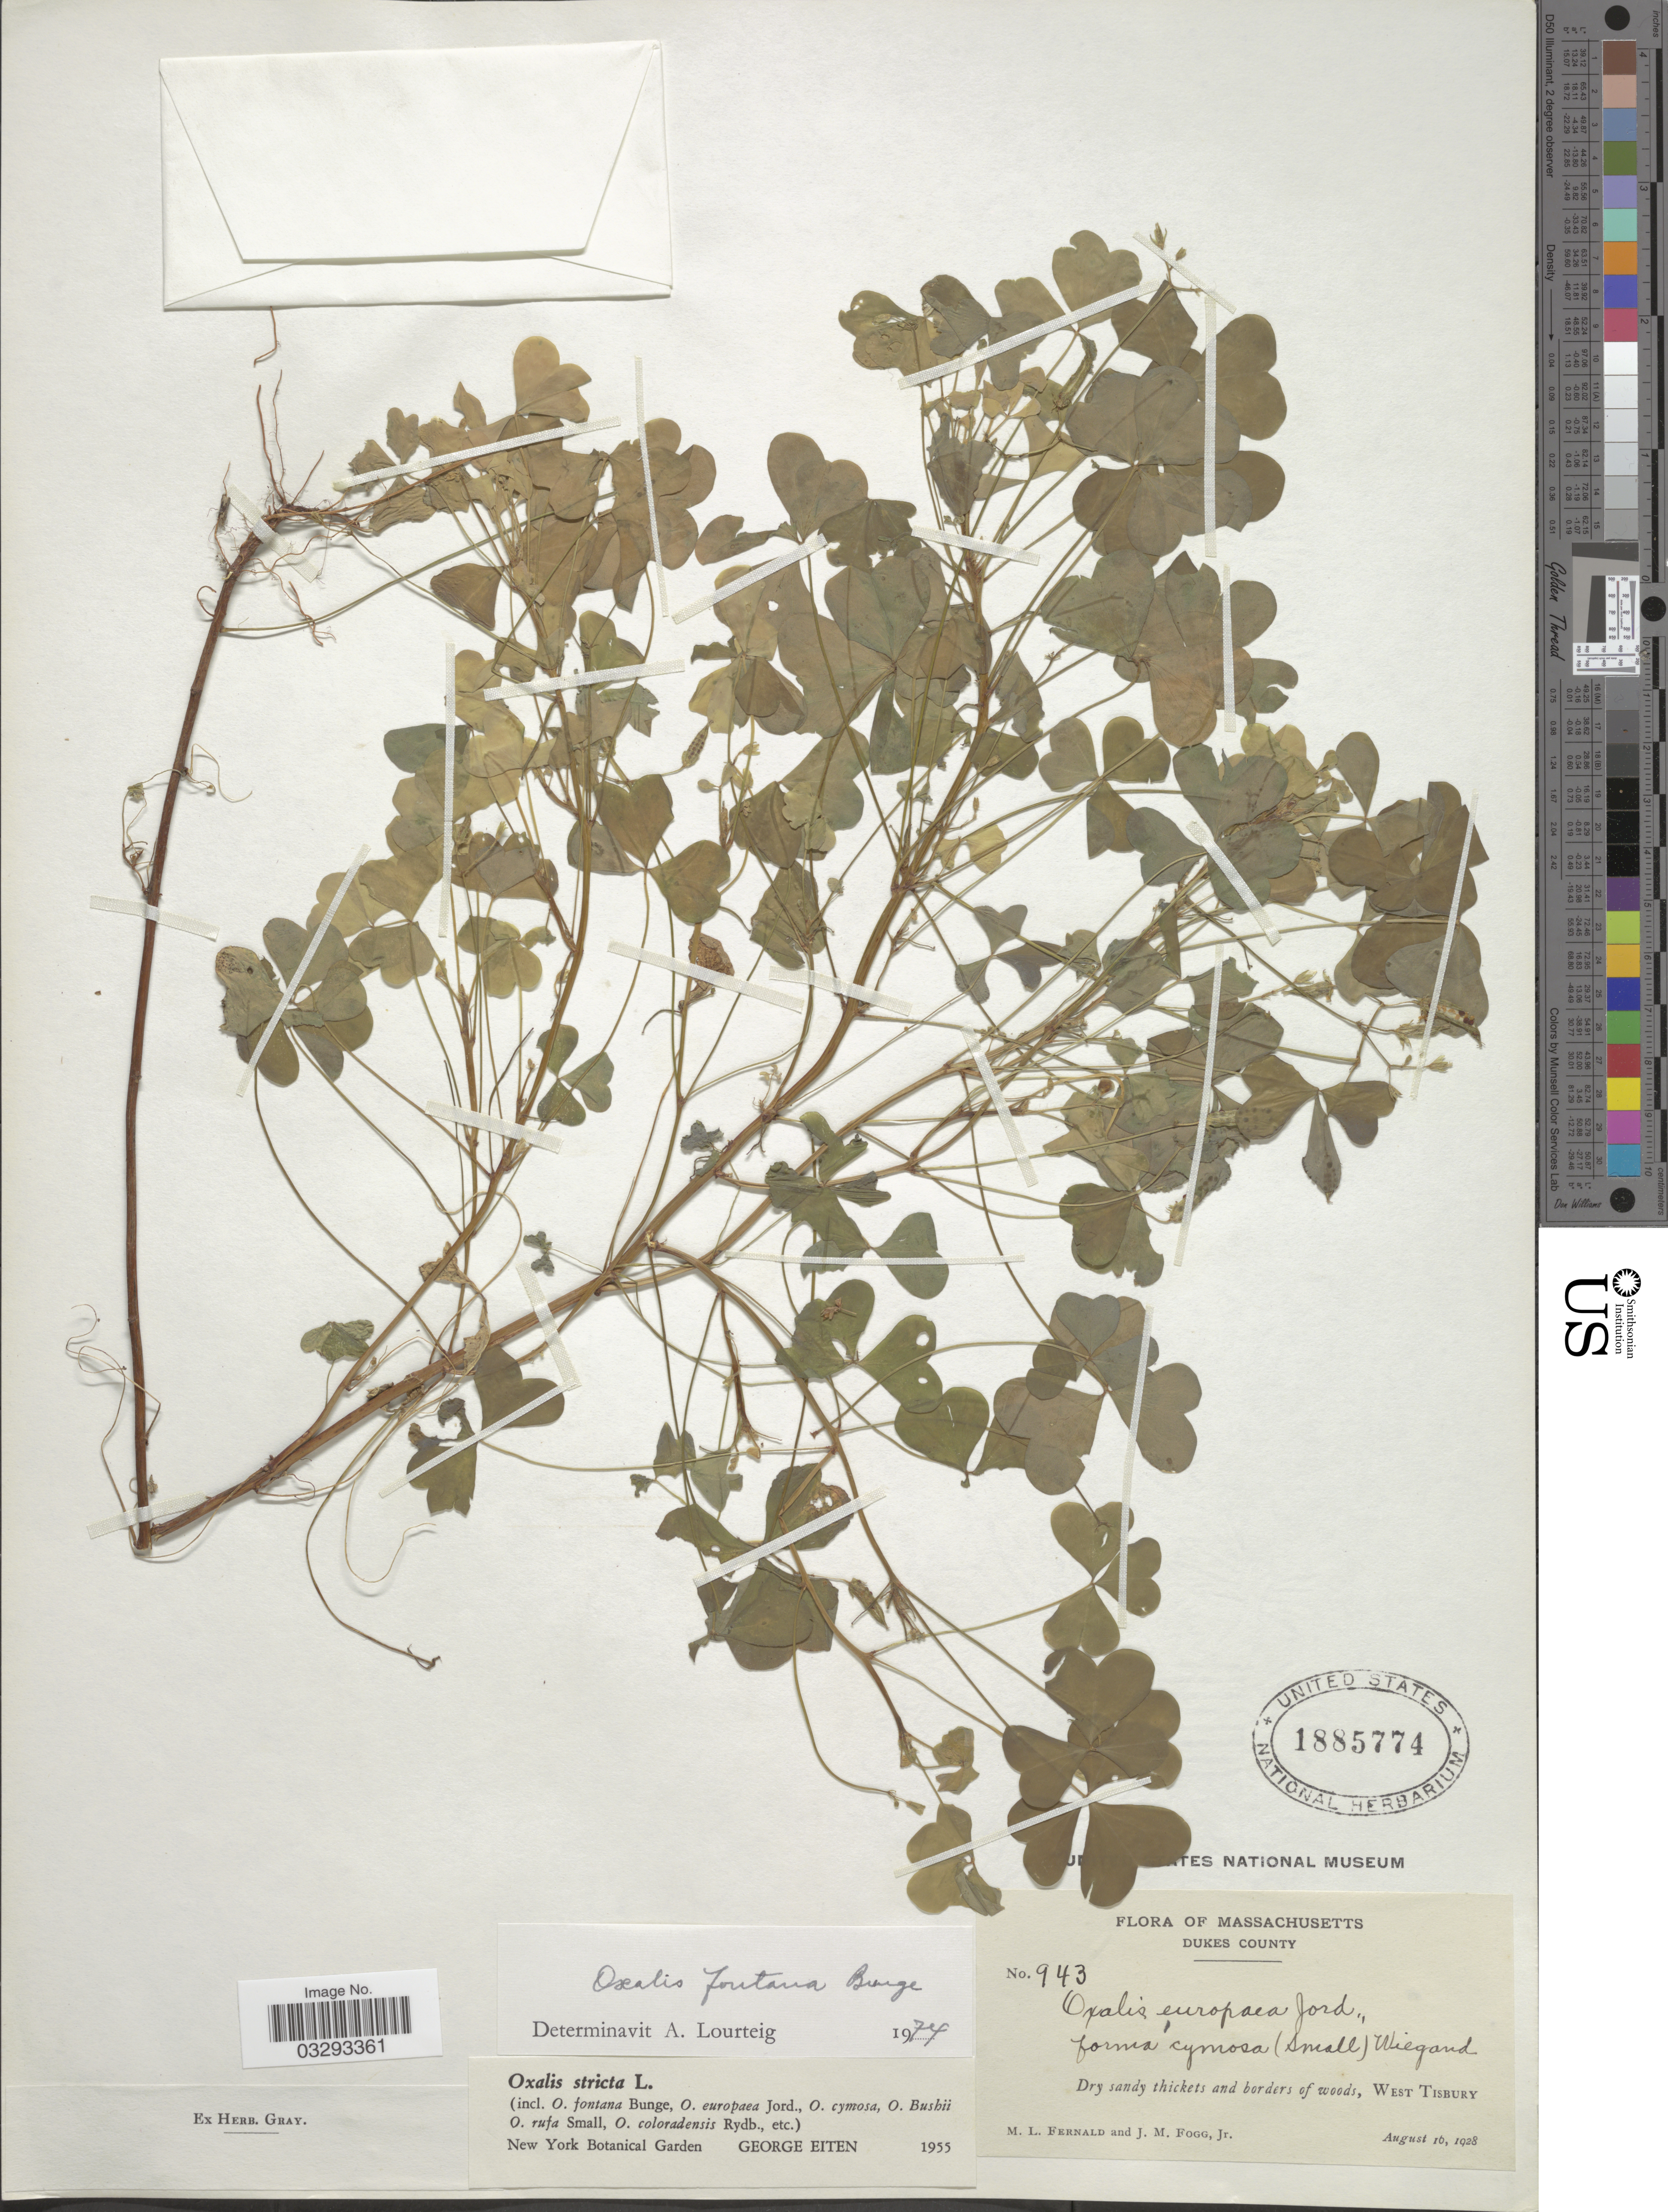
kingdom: Plantae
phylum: Tracheophyta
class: Magnoliopsida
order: Oxalidales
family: Oxalidaceae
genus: Oxalis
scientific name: Oxalis fontana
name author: Bunge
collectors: M. L. Fernald & J. Fogg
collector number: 943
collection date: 1928-08-16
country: United States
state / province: Massachusetts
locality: Dukes County. Dry sandy thickets and borders of woods, West Tisbury.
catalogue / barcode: US 1885774